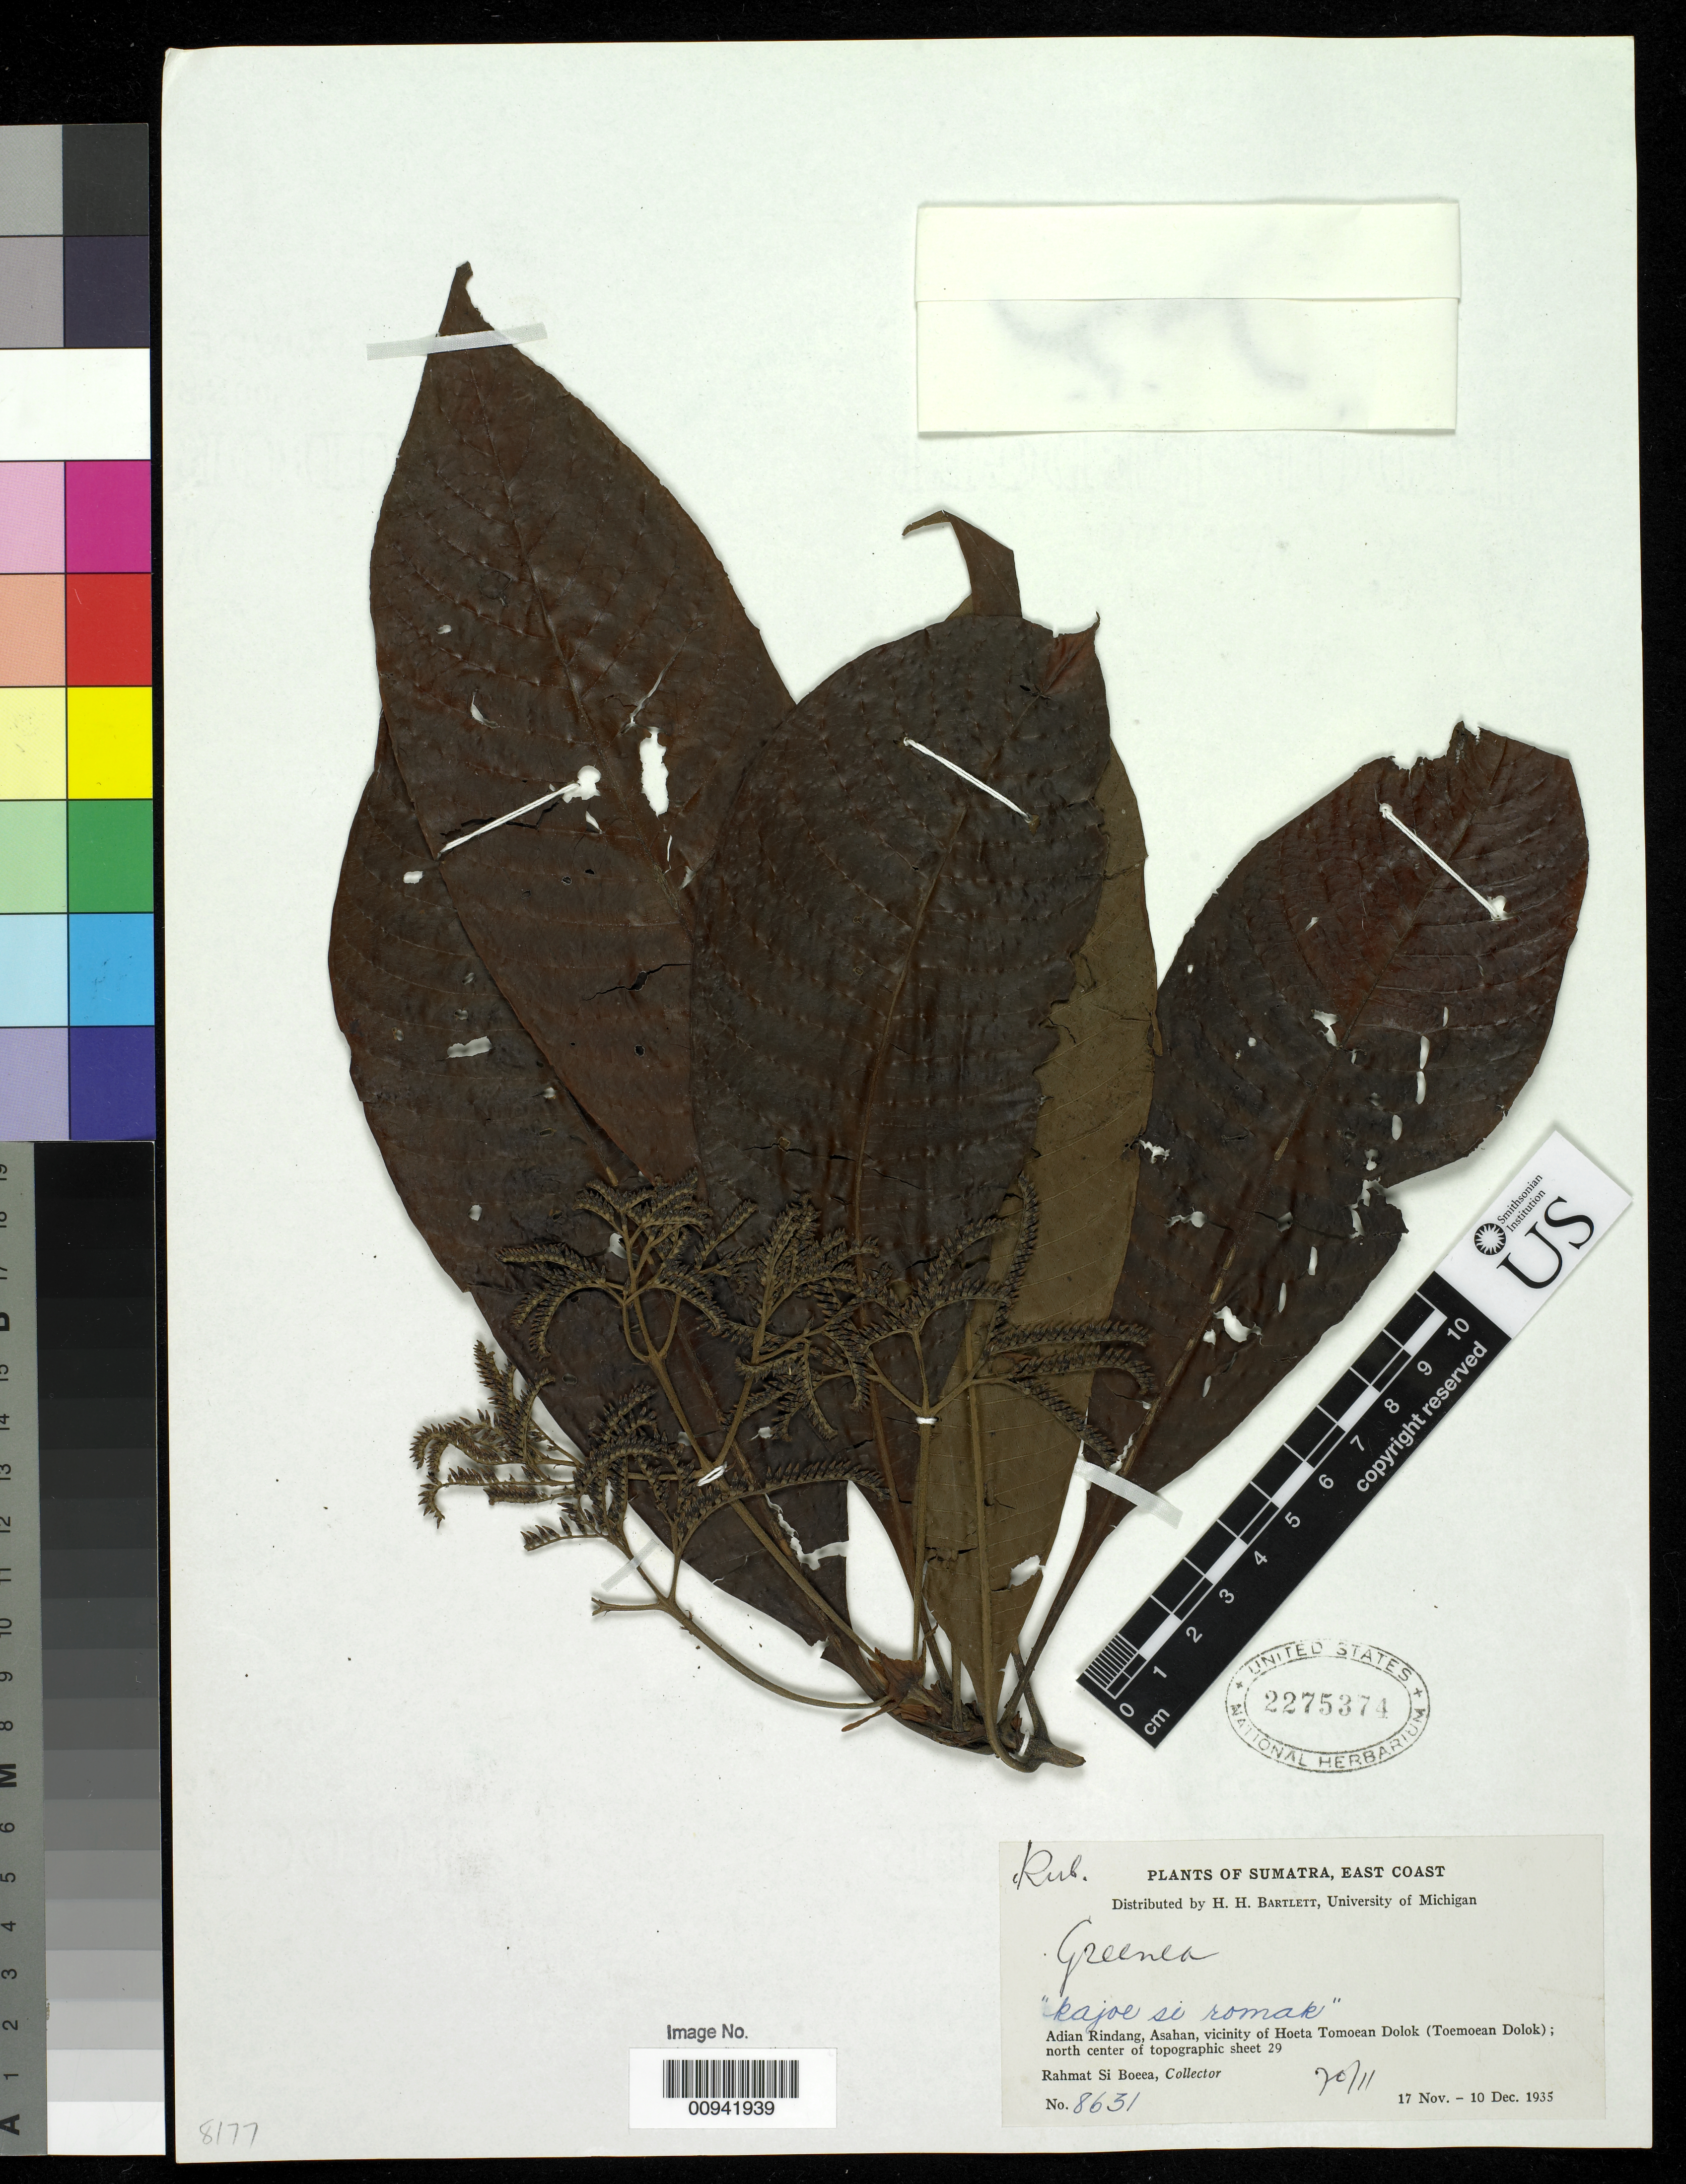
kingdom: Plantae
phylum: Tracheophyta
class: Magnoliopsida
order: Gentianales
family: Rubiaceae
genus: Greenea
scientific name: Greenea sp.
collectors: Rahmat Si Boeea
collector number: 8631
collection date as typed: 17 Nov 1935 to 10 Dec 1935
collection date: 1935-11-17/1935-12-10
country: Indonesia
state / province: Sumatra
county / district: Aceh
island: Sumatra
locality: Adian Rindang, vicinity of Hoeta Tomoean Dolok [Toemoean Dolok]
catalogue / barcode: US 2275374